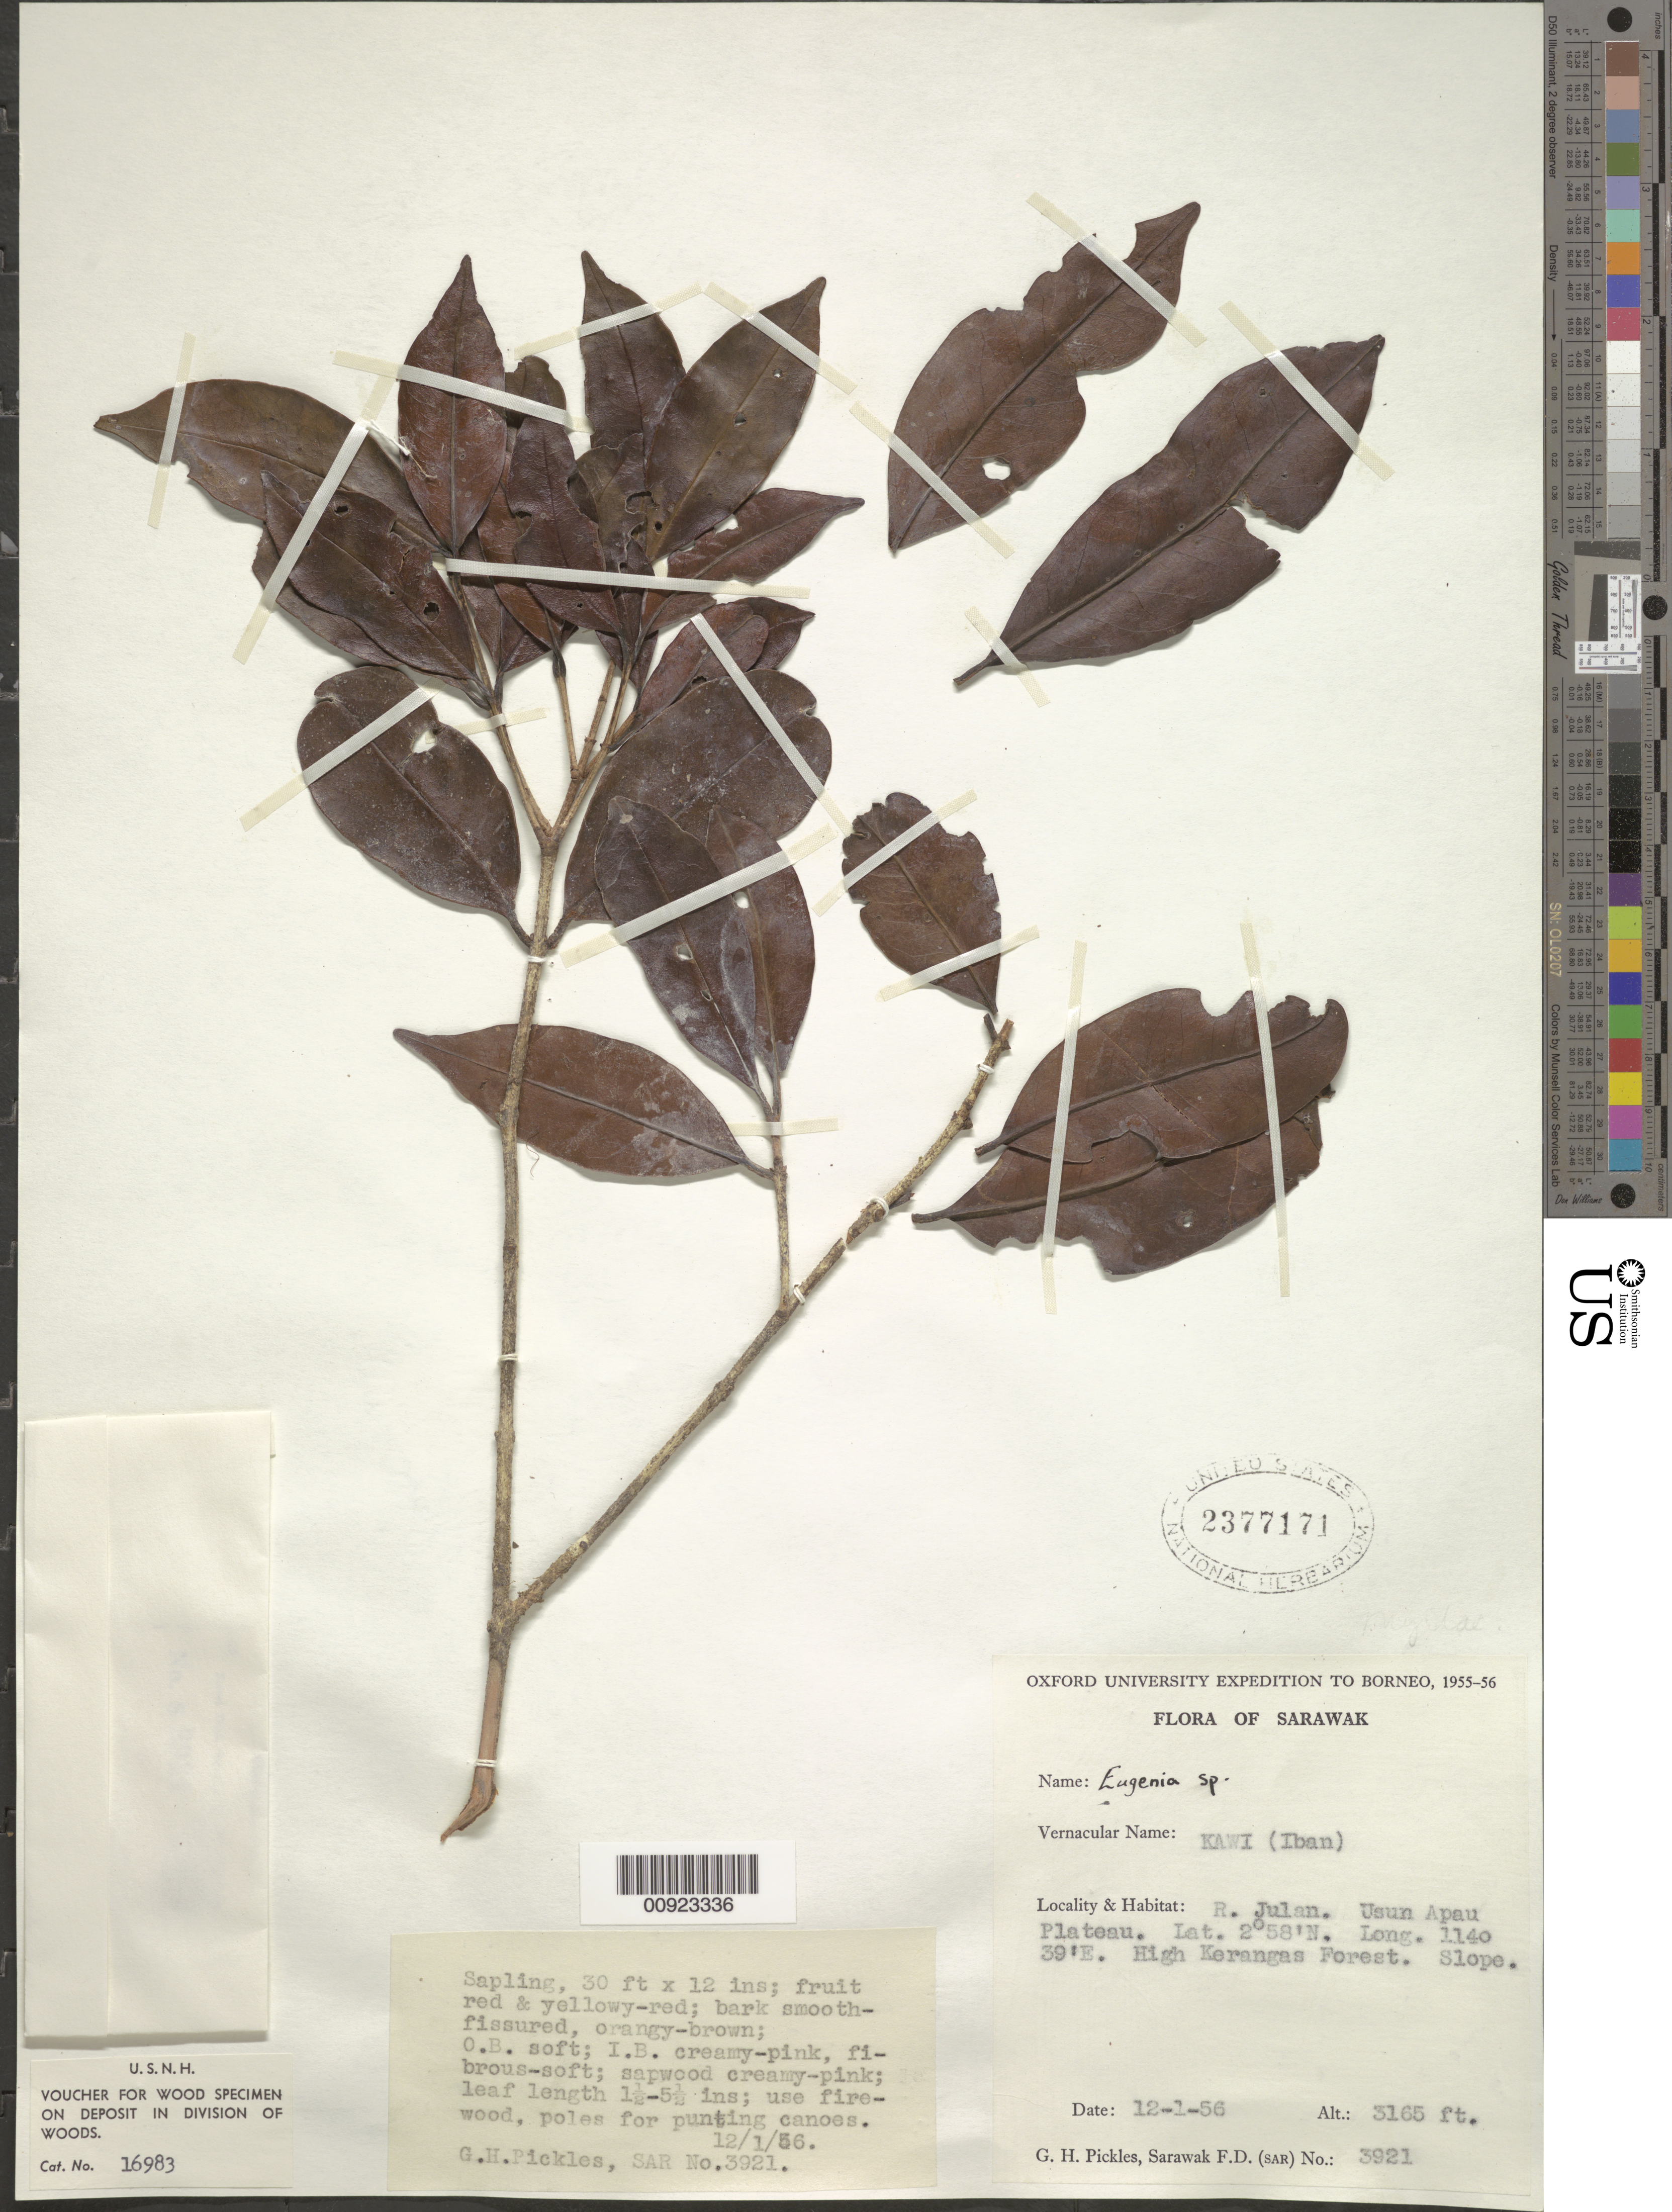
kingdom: Plantae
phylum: Tracheophyta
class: Magnoliopsida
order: Myrtales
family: Myrtaceae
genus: Eugenia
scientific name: Eugenia sp.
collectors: G. Pickles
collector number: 3921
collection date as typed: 12 Jan 1956 or 01 Dec 1956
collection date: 1956-01-12 or 1956-12-01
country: Malaysia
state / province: Sarawak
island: Borneo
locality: R. Julan, Usun Apau Plateau.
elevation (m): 965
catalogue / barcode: US 2377171